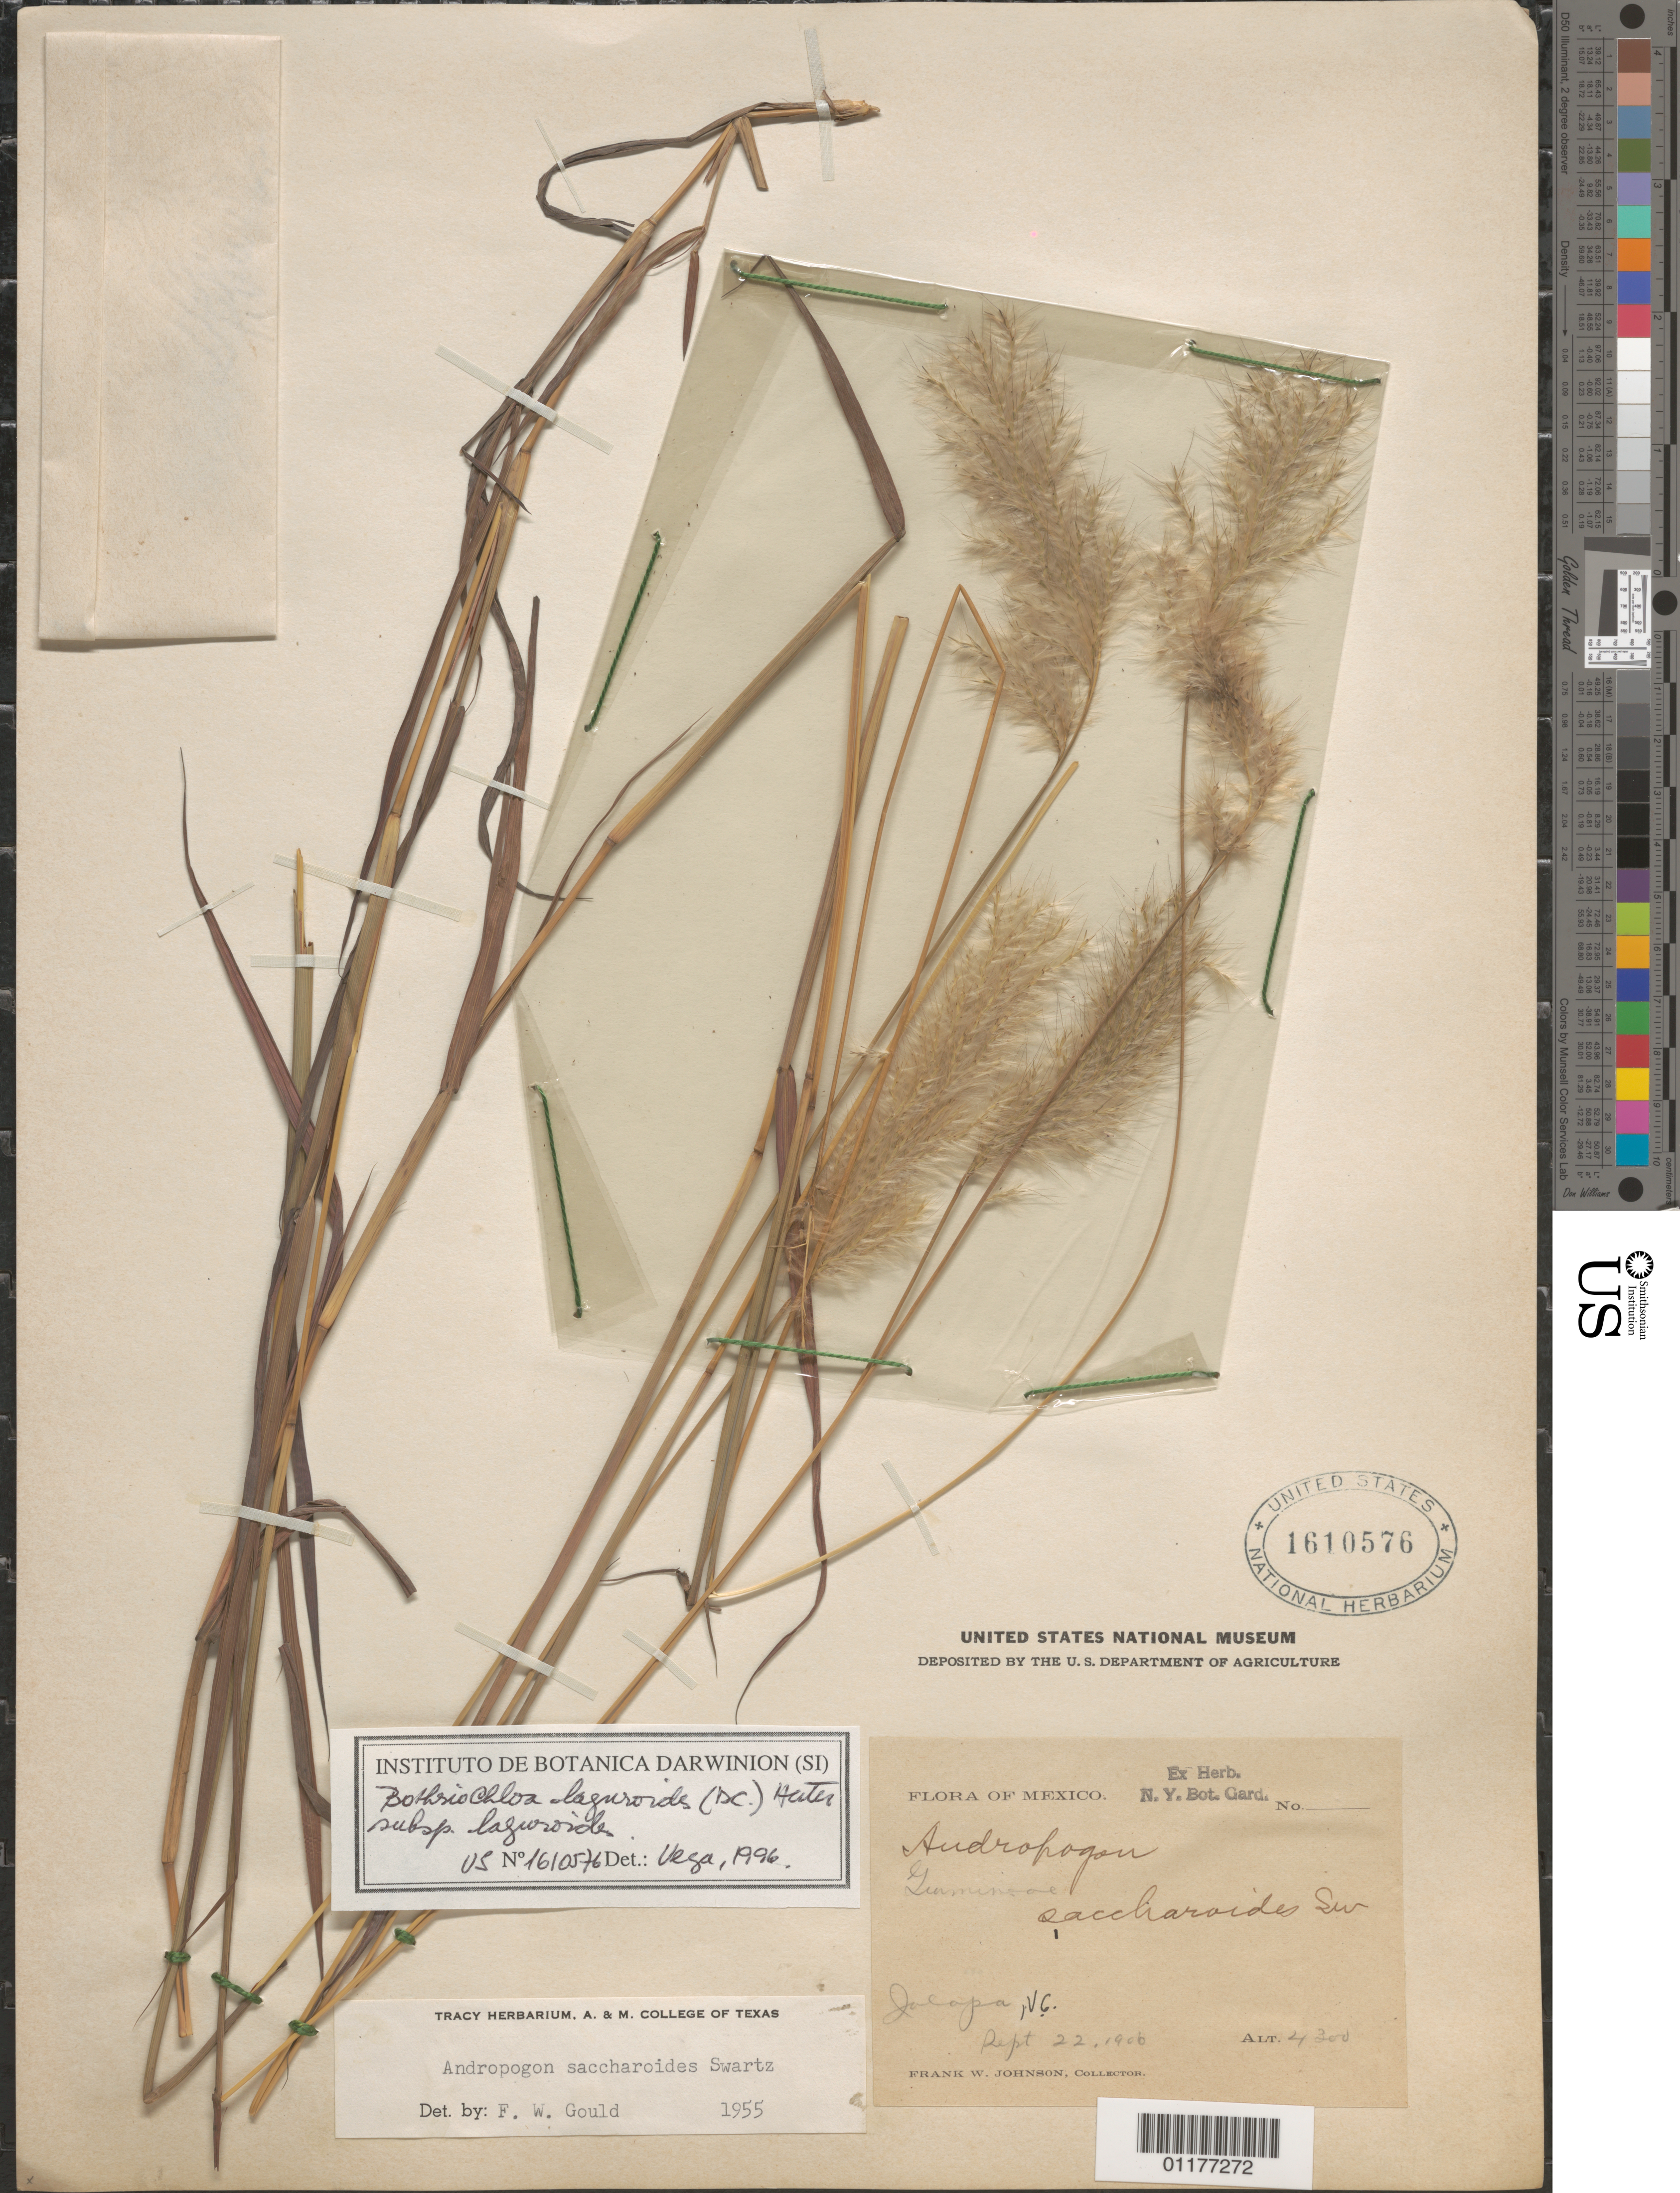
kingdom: Plantae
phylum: Tracheophyta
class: Liliopsida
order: Poales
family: Poaceae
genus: Bothriochloa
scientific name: Bothriochloa laguroides subsp. laguroides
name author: (DC.) Herter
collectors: F. W. Johnson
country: Mexico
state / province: Veracruz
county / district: Jalapa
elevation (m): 1311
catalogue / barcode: US 1610576